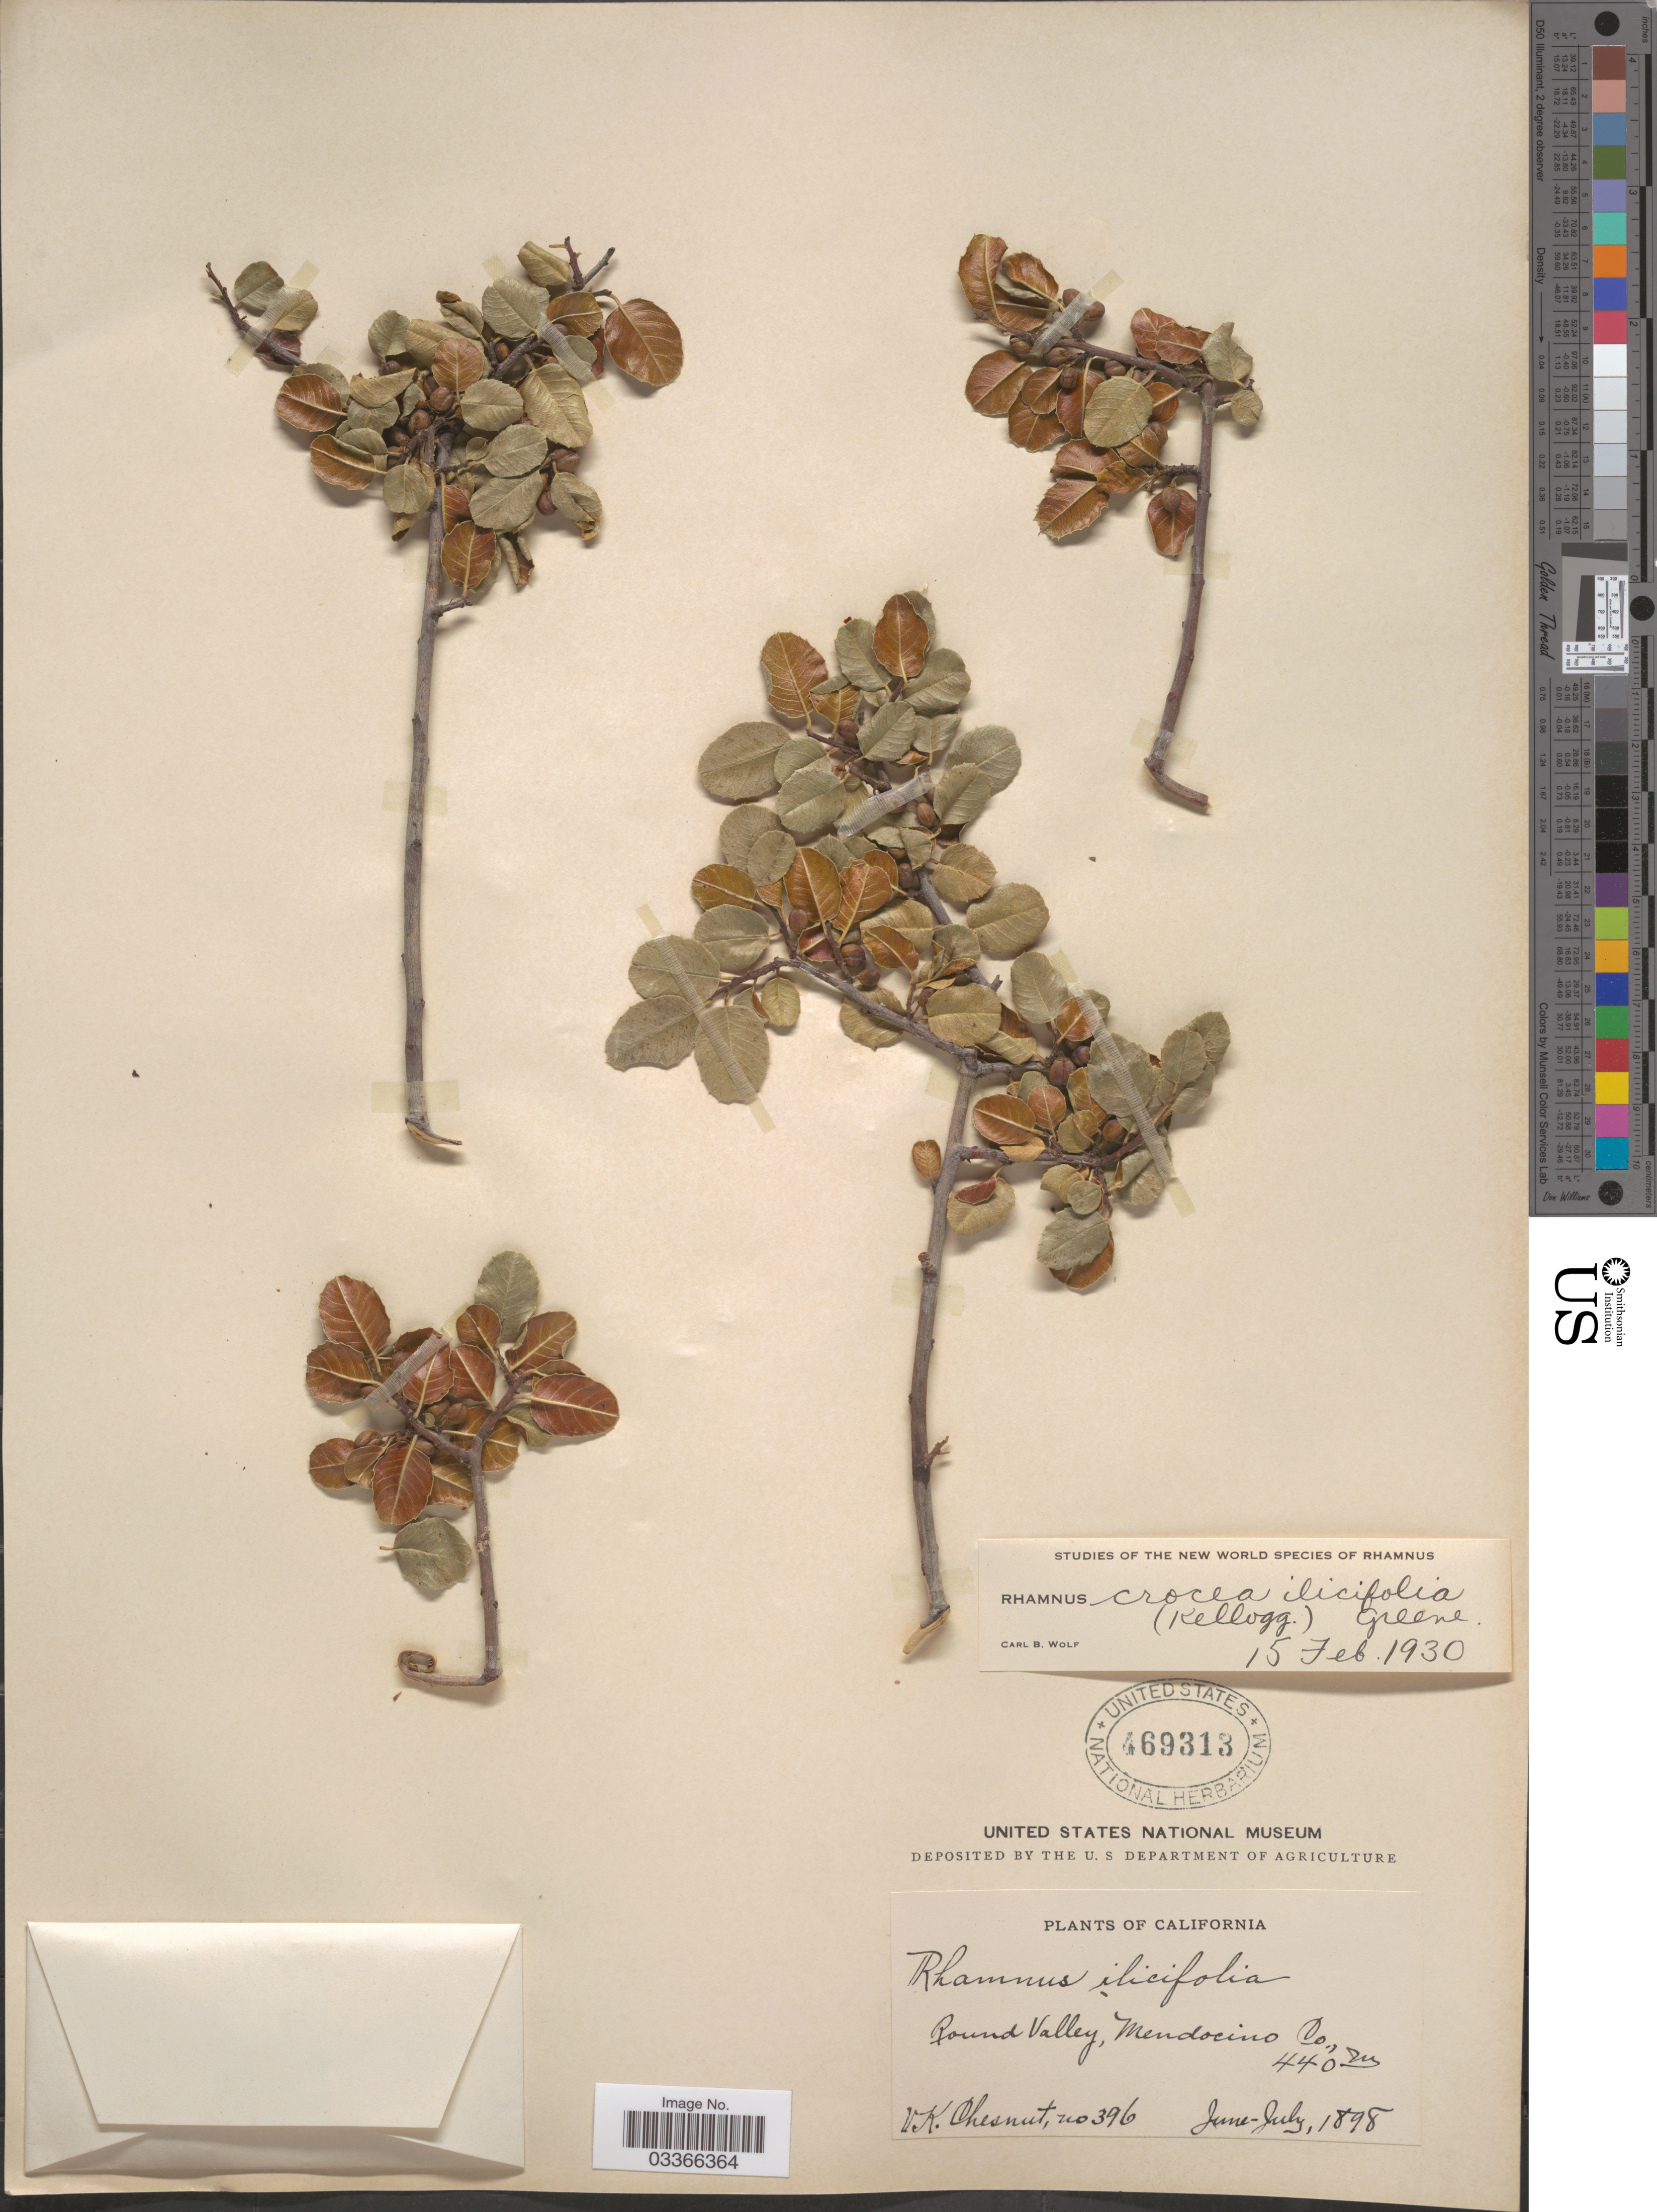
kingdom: Plantae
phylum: Tracheophyta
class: Magnoliopsida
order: Rosales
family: Rhamnaceae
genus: Rhamnus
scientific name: Rhamnus crocea var. ilicifolia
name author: (Kellogg) Greene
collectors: V. Chesnut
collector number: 396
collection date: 1898-06/1898-07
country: United States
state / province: California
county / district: Mendocino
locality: Round Valley, Mendocino Co.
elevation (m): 440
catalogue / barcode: US 469313